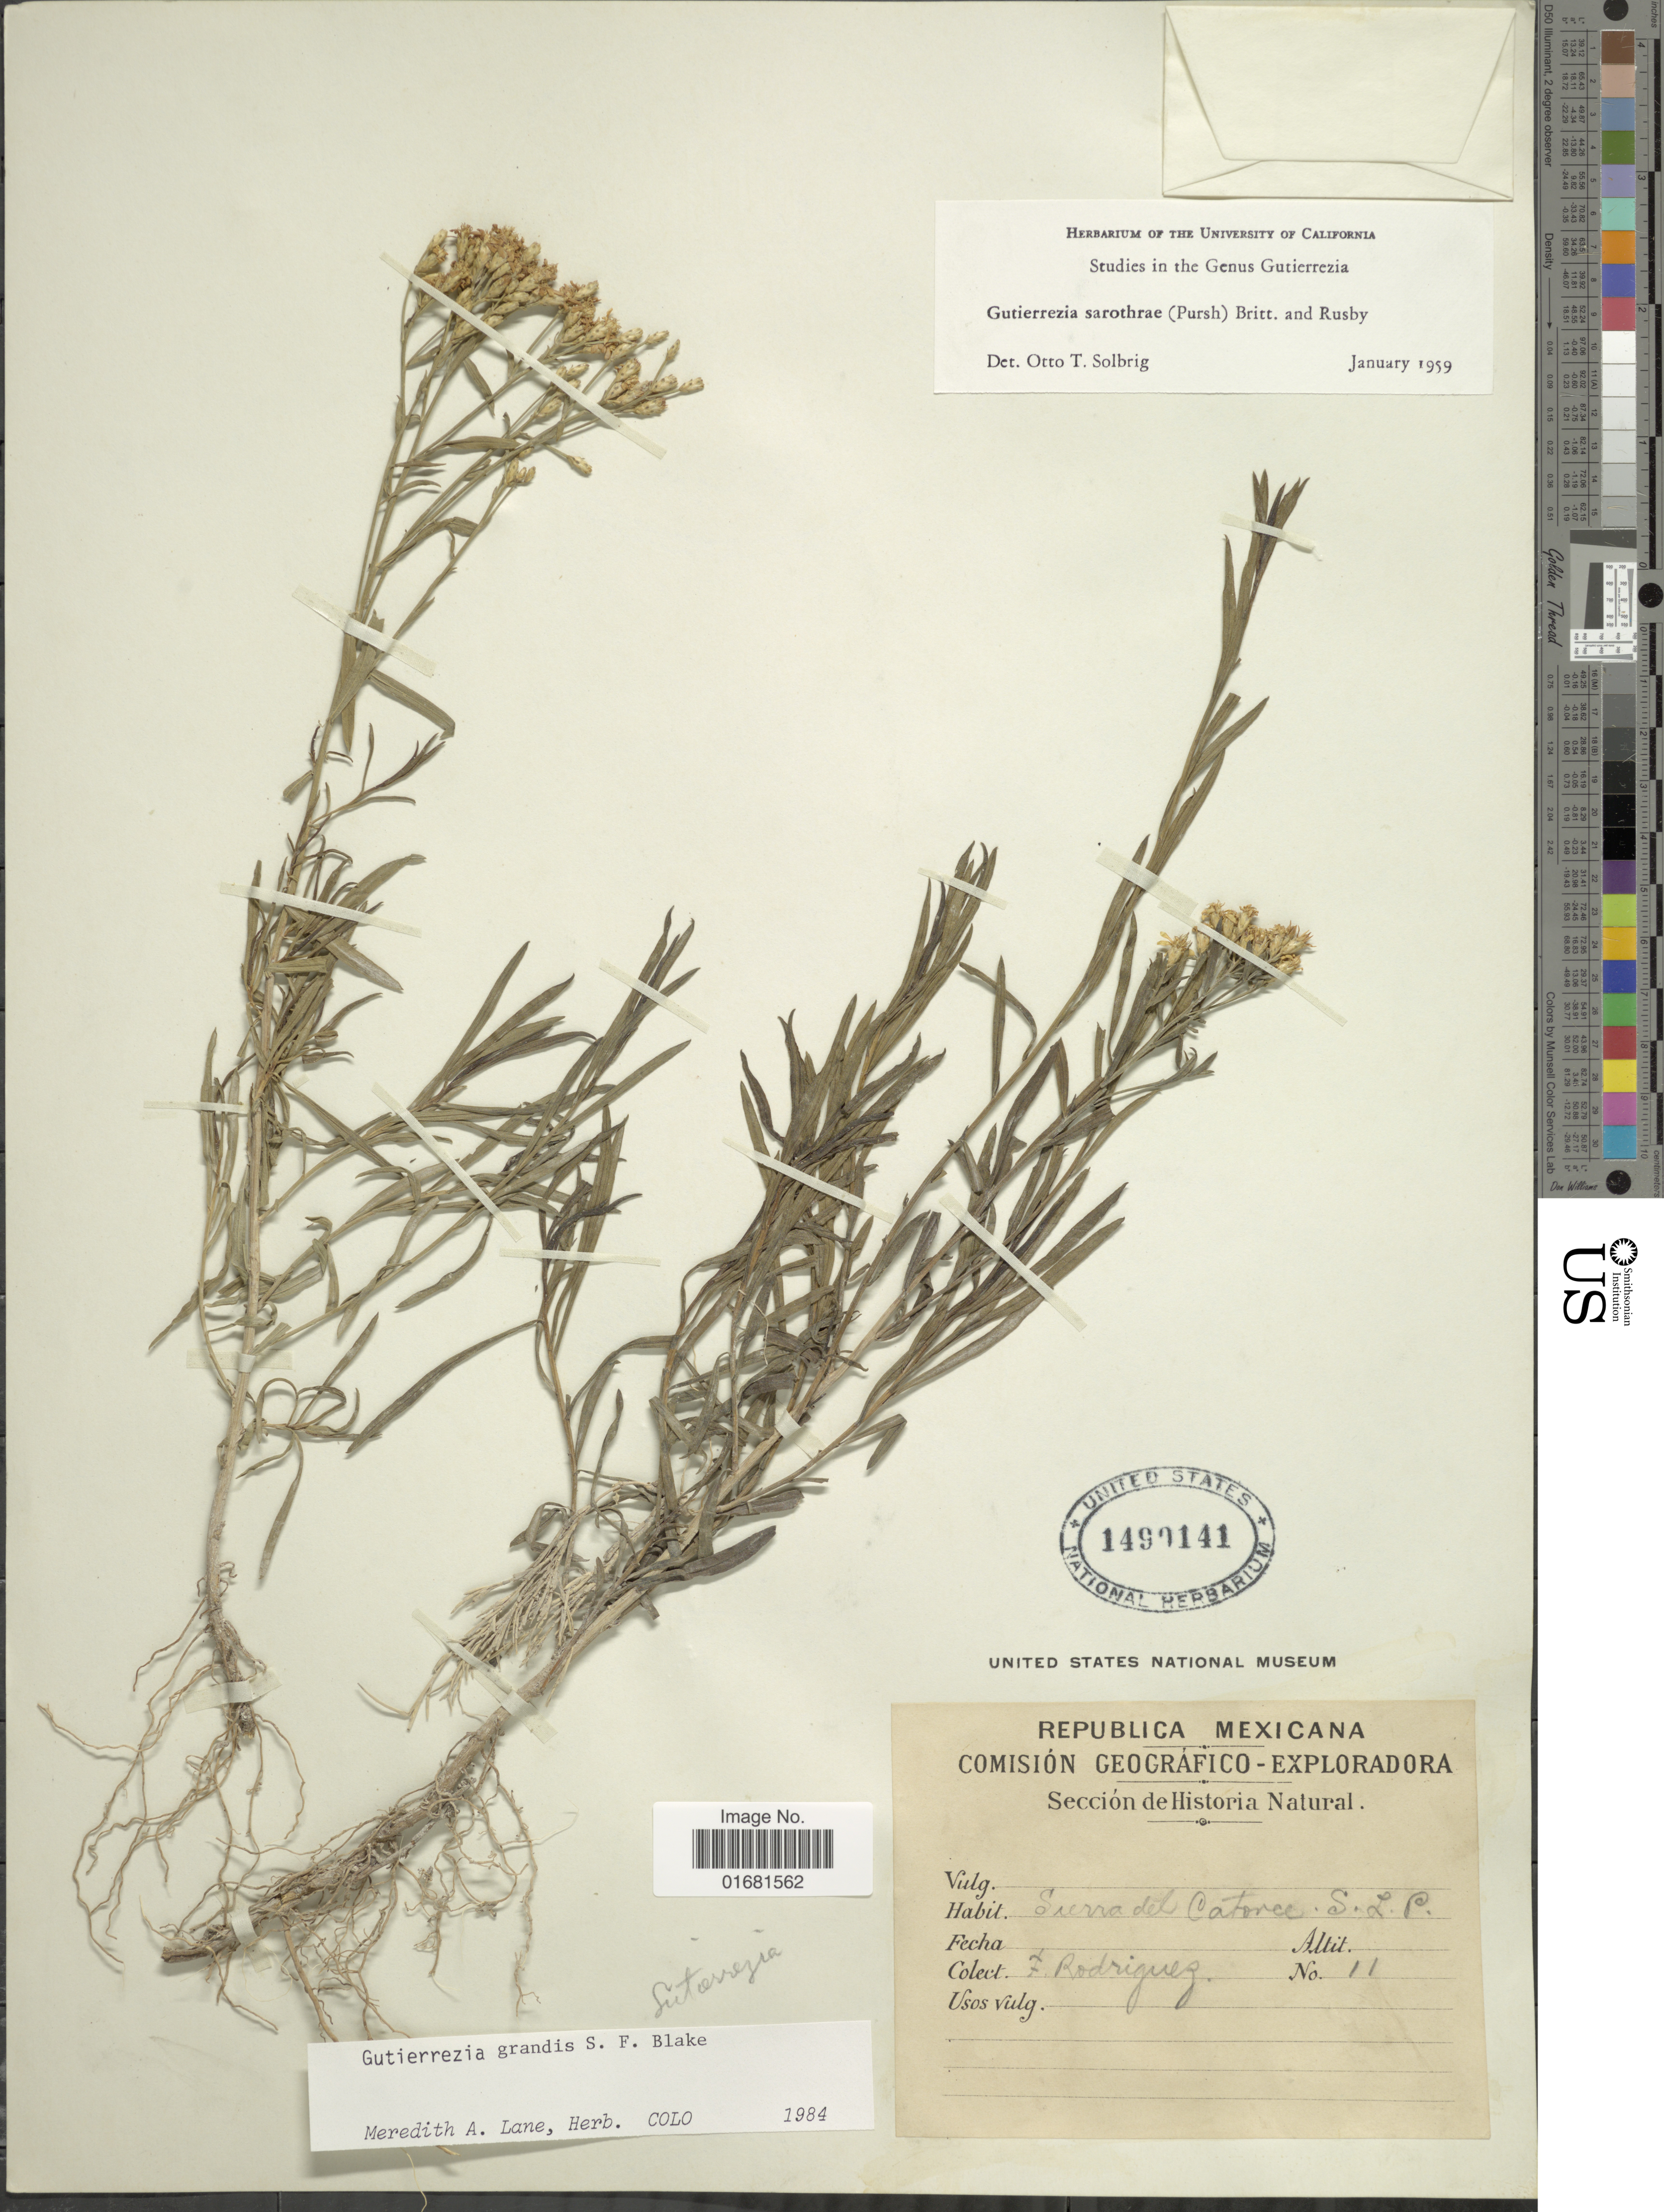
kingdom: Plantae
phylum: Tracheophyta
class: Magnoliopsida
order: Asterales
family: Asteraceae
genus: Gutierrezia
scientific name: Gutierrezia grandis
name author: S.F. Blake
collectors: F. Rodriguez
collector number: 11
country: Mexico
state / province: San Luis Potosí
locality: Sierra del Catorce. S. L. P.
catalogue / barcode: US 1490141